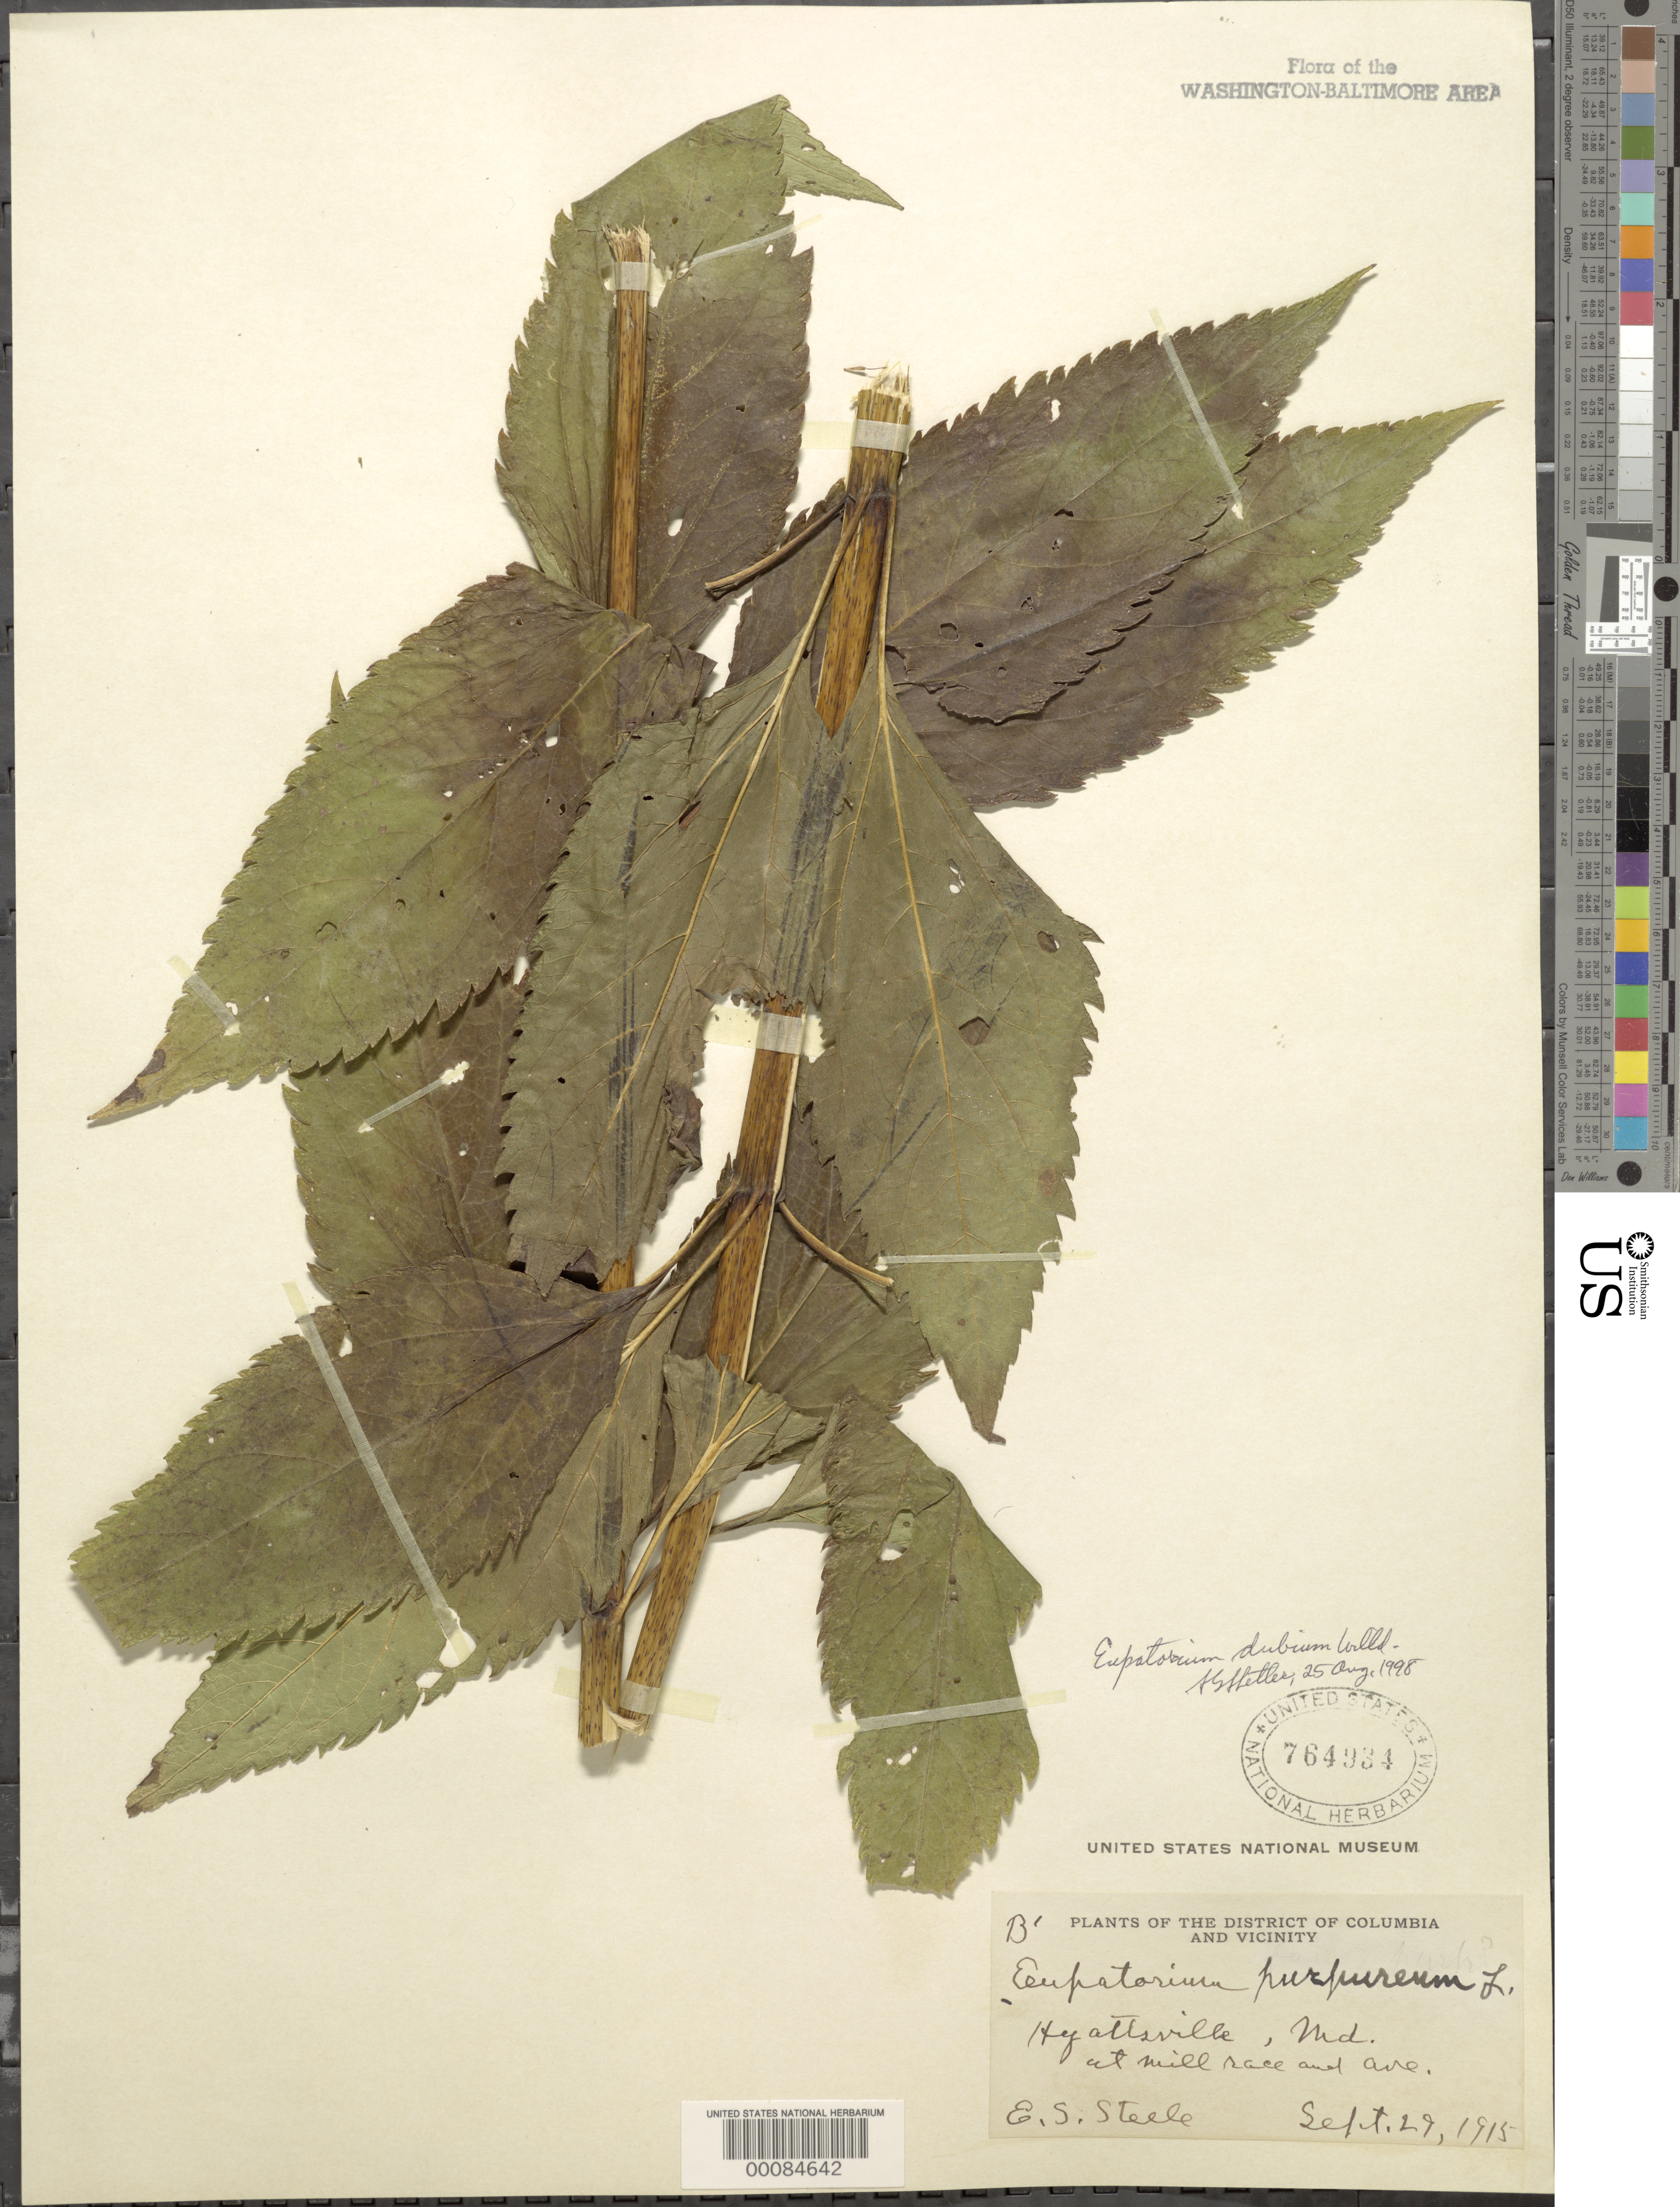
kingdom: Plantae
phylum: Tracheophyta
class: Magnoliopsida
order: Asterales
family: Asteraceae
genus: Eupatorium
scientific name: Eupatorium dubium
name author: Willd. ex Poir.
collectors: E. Steele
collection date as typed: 29 Sep 1915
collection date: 1915-09-29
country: United States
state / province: Maryland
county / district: Prince George's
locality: Hyattsville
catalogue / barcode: US 764934